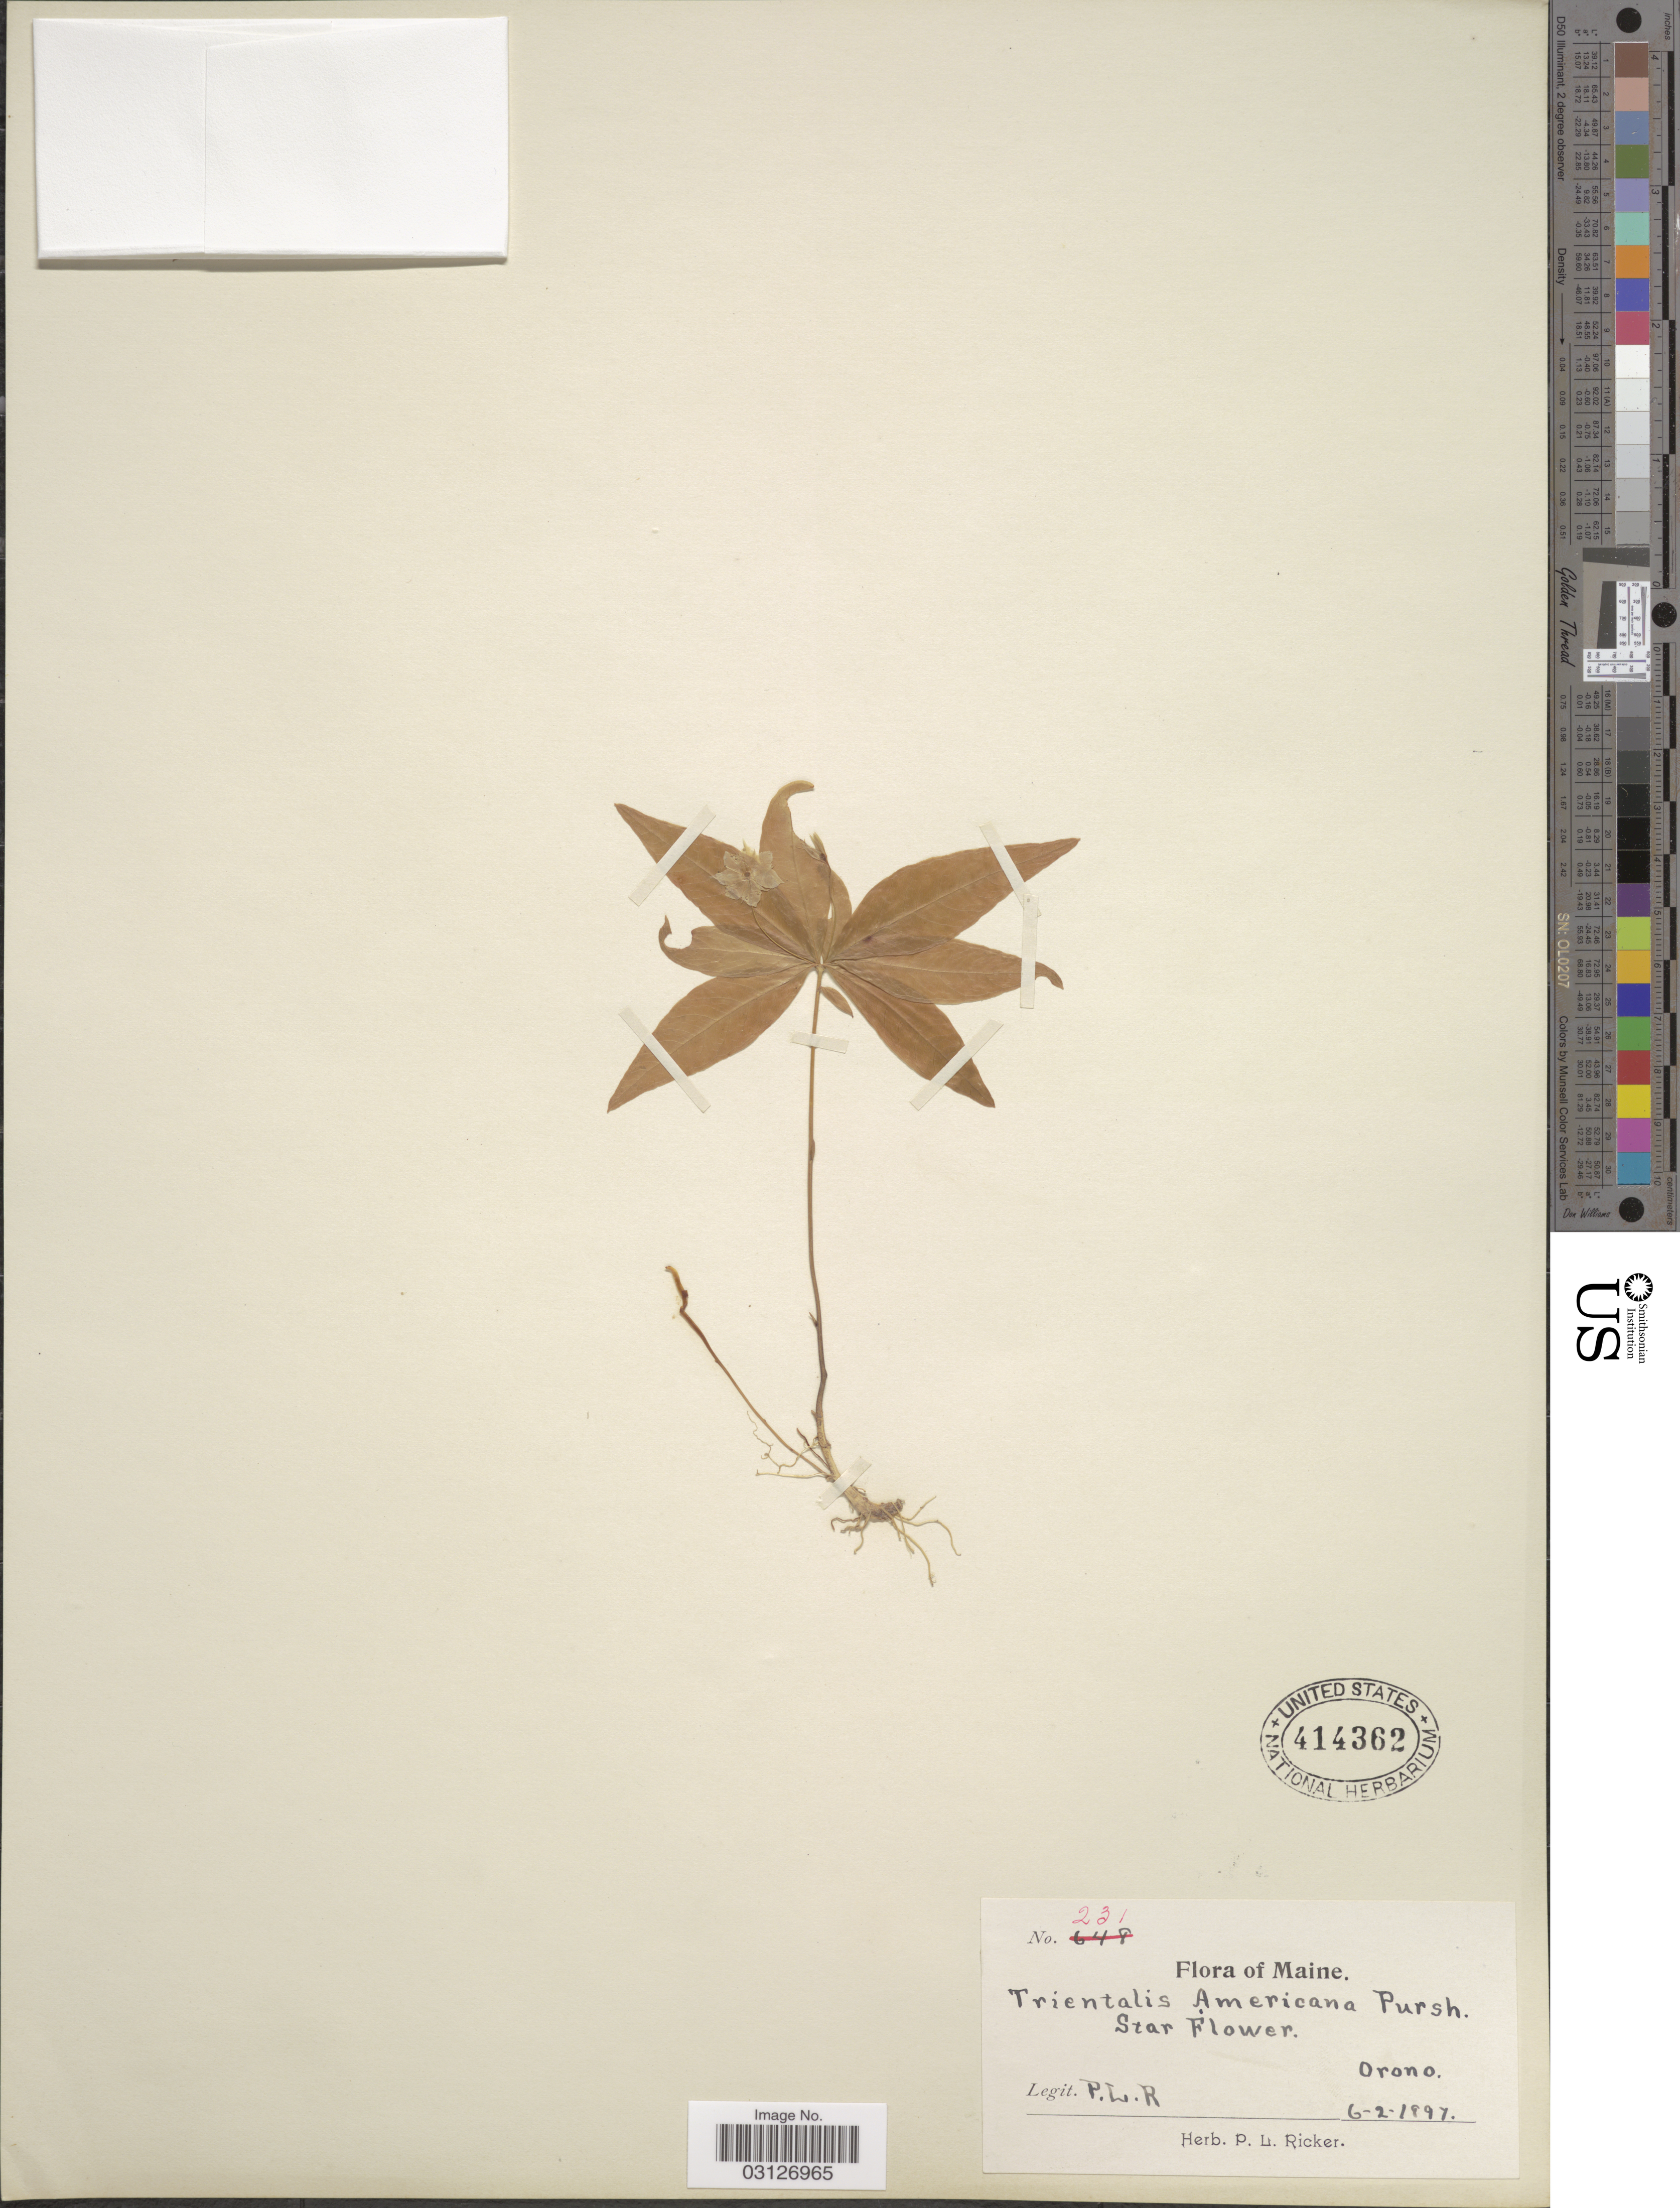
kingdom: Plantae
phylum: Tracheophyta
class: Magnoliopsida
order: Ericales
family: Primulaceae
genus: Trientalis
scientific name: Trientalis americana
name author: Pursh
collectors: P. Ricker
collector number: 231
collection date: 1997-02-06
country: United States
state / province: Maine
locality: Orono.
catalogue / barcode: US 414362